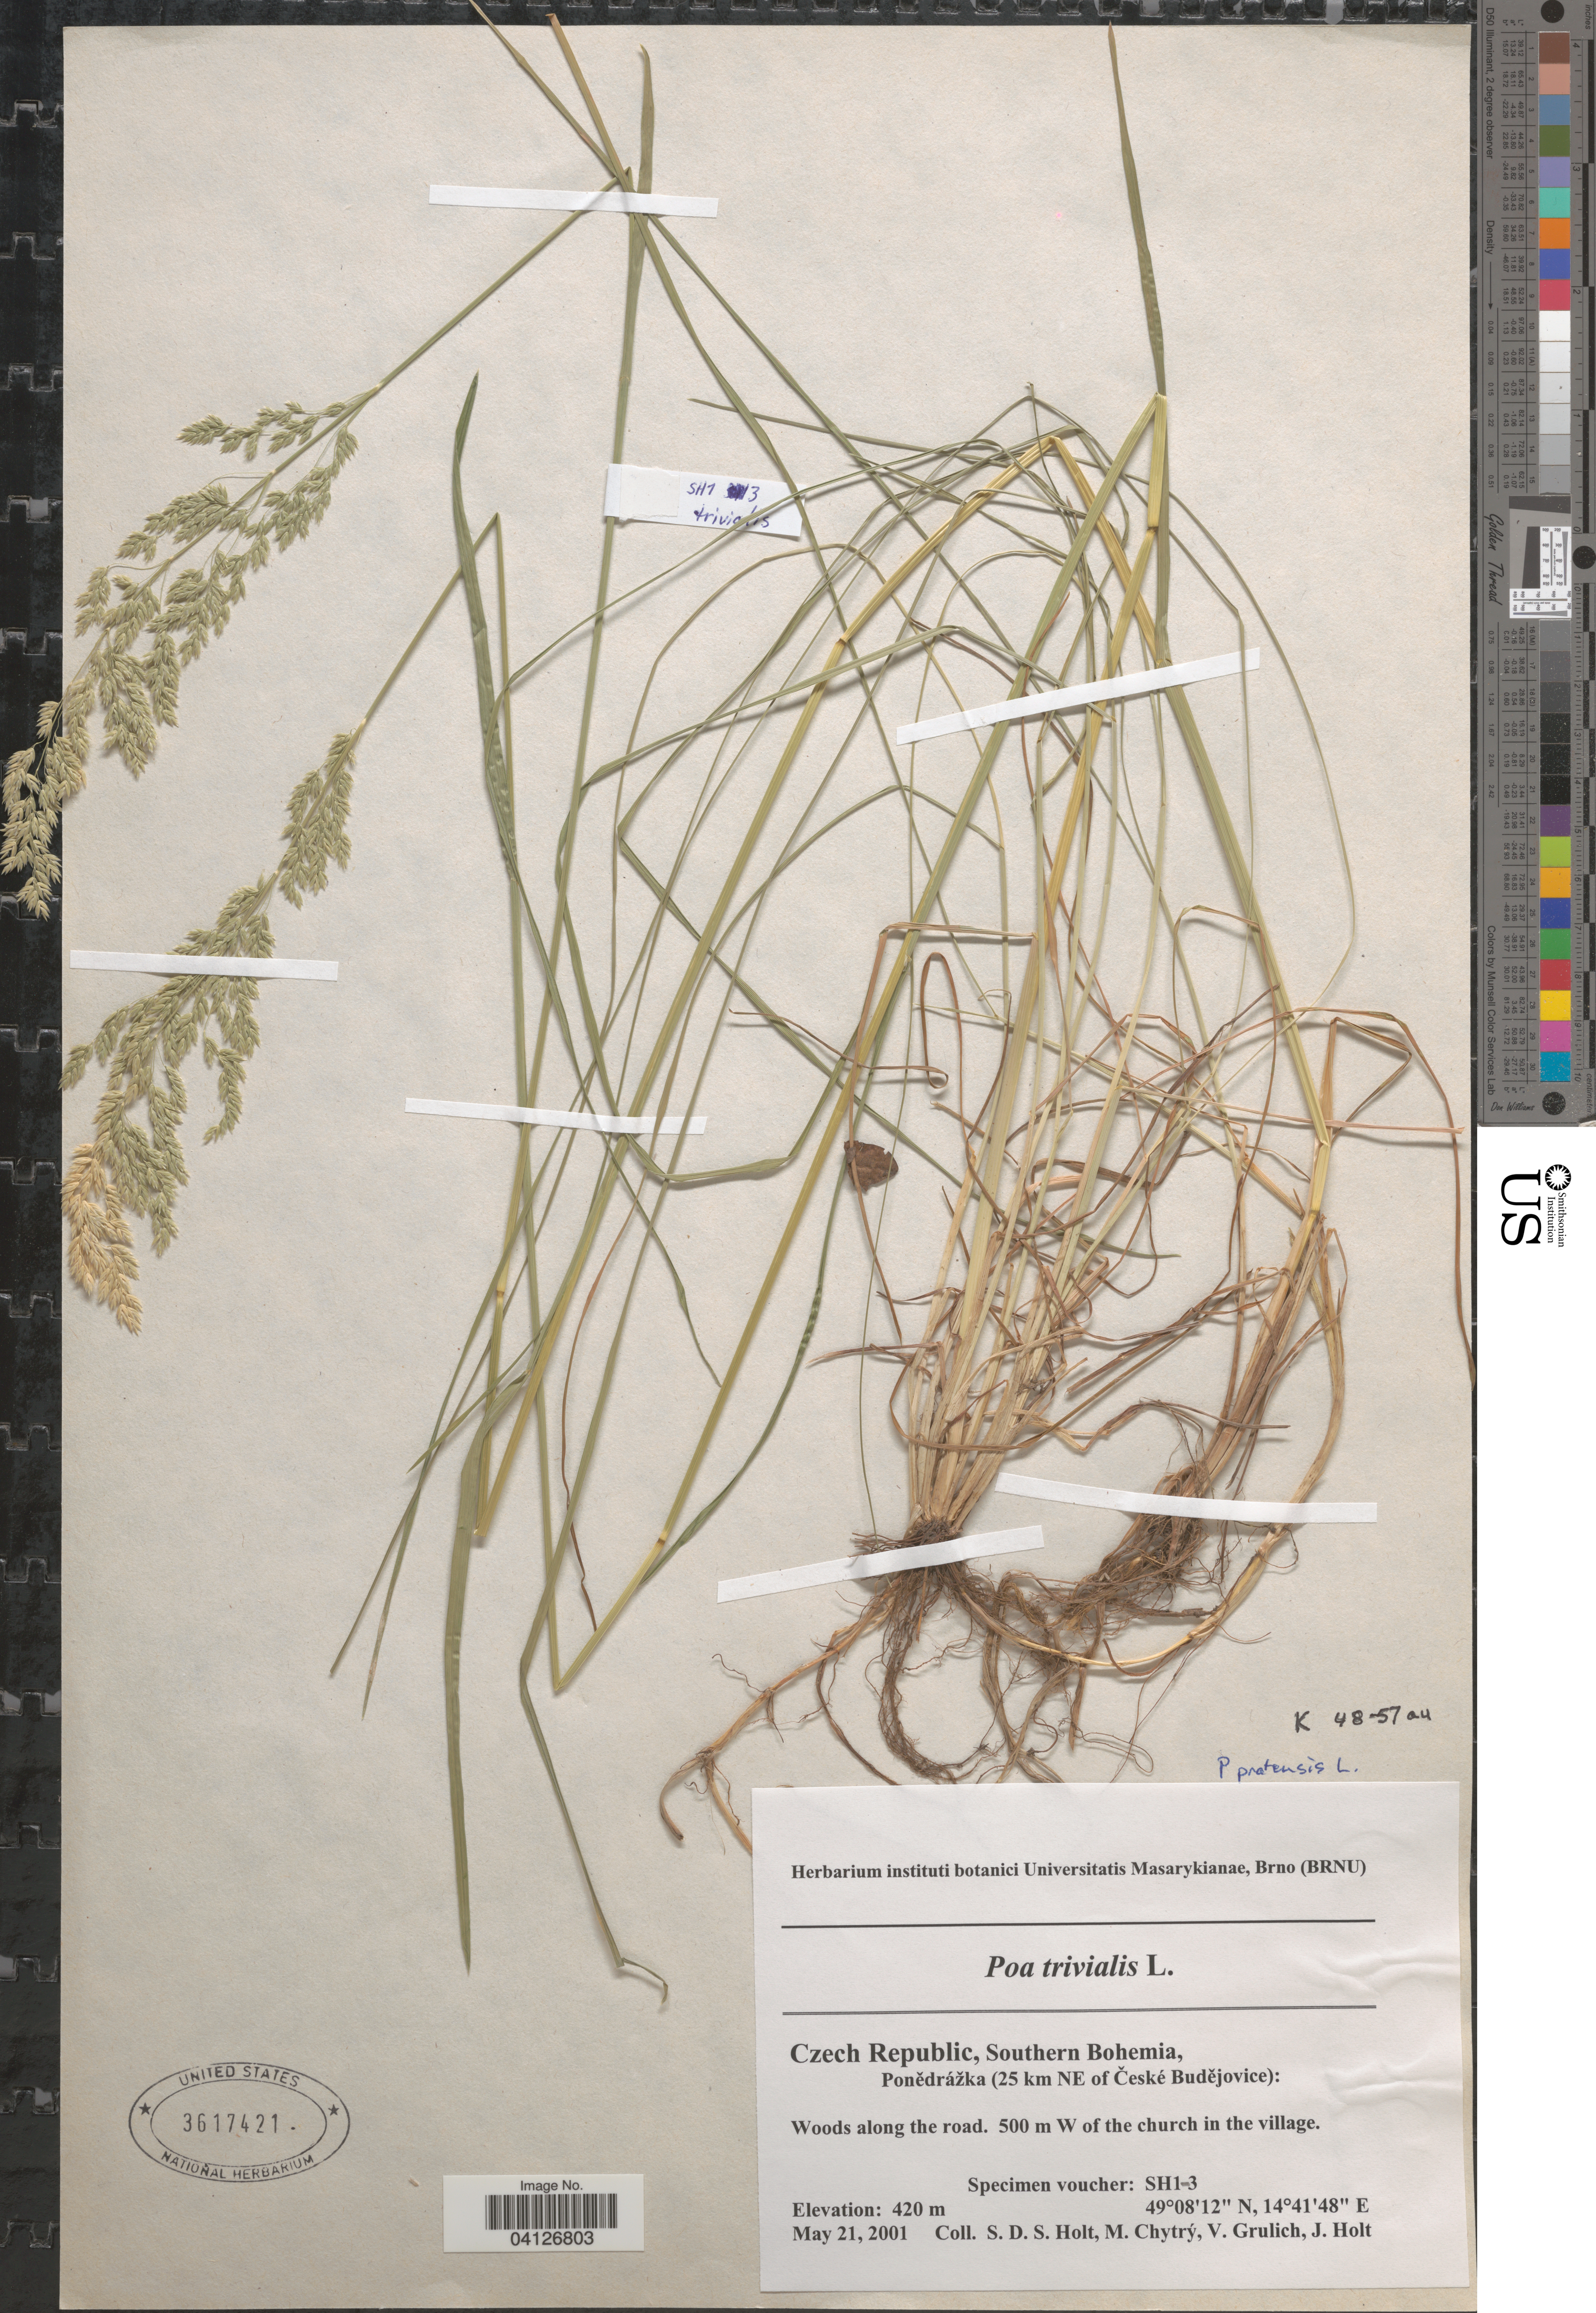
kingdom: Plantae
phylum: Tracheophyta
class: Liliopsida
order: Poales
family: Poaceae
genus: Poa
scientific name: Poa trivialis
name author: L.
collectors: S. Holt, M. Chytrý, V. Grulich & J. Holt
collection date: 2001-05-21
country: Czechia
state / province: South Bohemian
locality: Southern Bohemia, Ponědrážka (25 km NE of České Budějovice): Woods along the road. 500 m W of the church in the village.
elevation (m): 420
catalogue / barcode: US 3617421